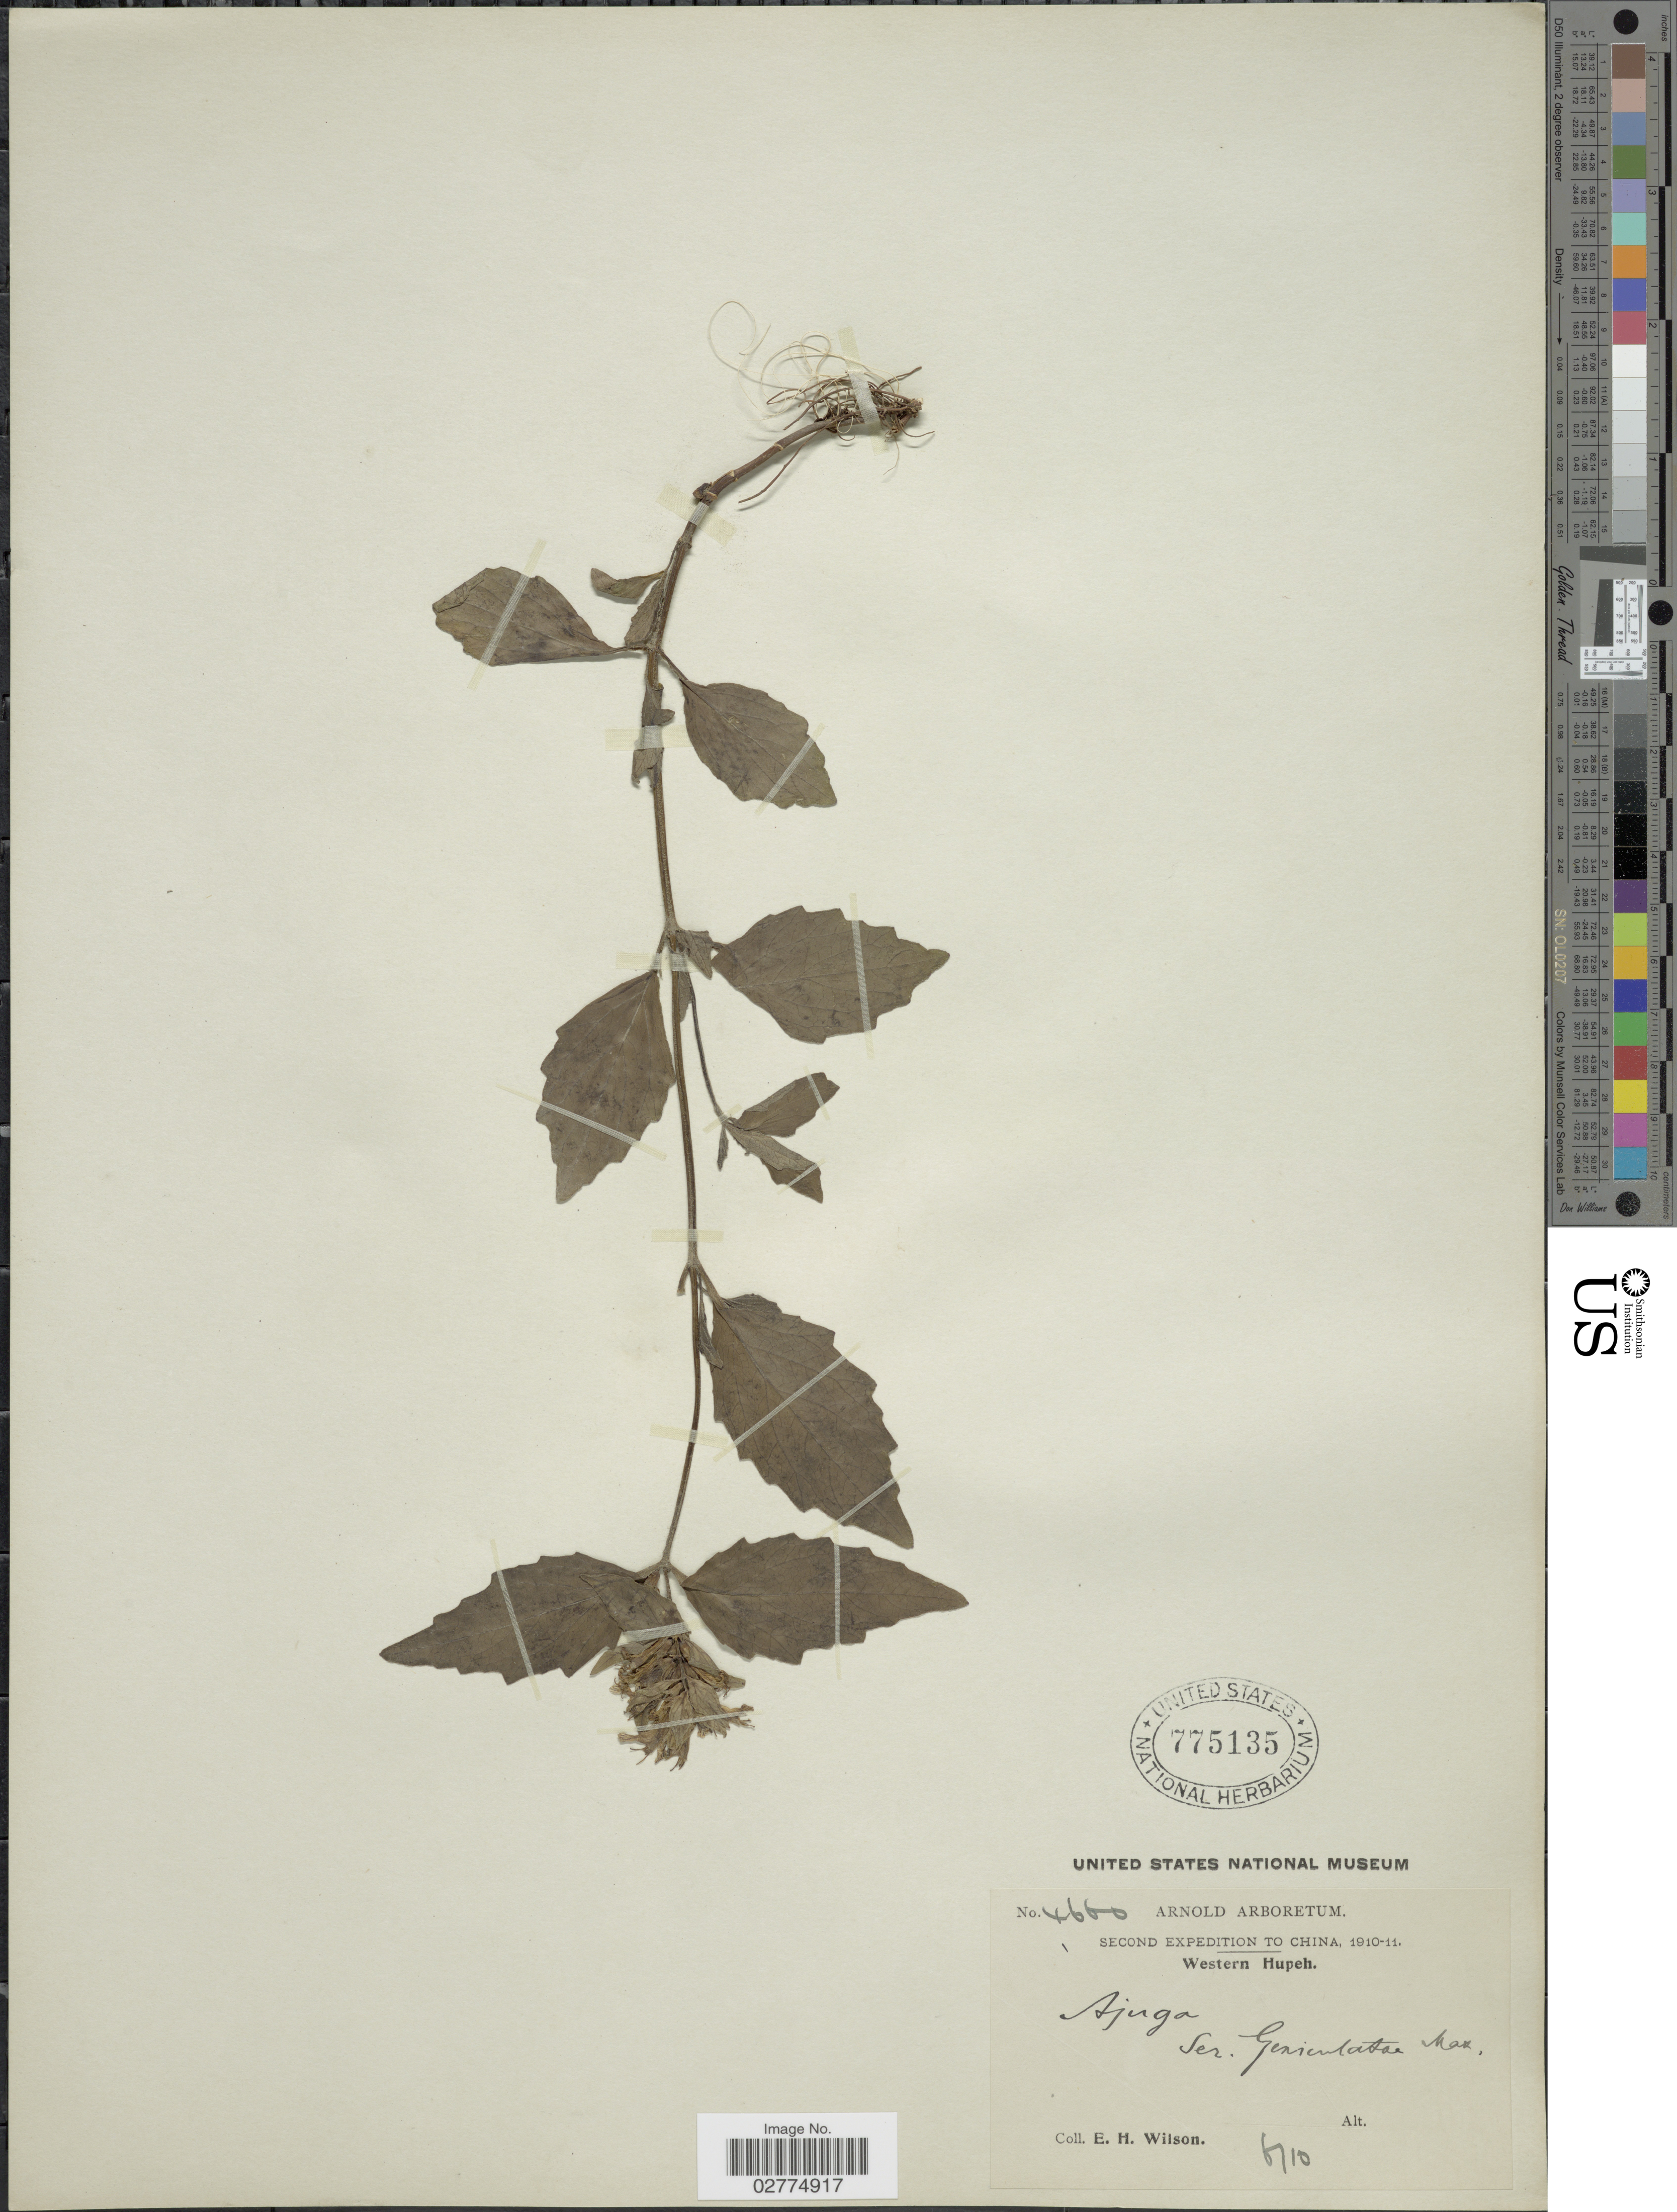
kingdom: Plantae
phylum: Tracheophyta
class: Magnoliopsida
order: Lamiales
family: Lamiaceae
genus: Ajuga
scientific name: Ajuga sp.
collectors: E. Wilson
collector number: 4660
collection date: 1910-06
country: China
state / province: Hubei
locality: Western Hupeh.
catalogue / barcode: US 775135